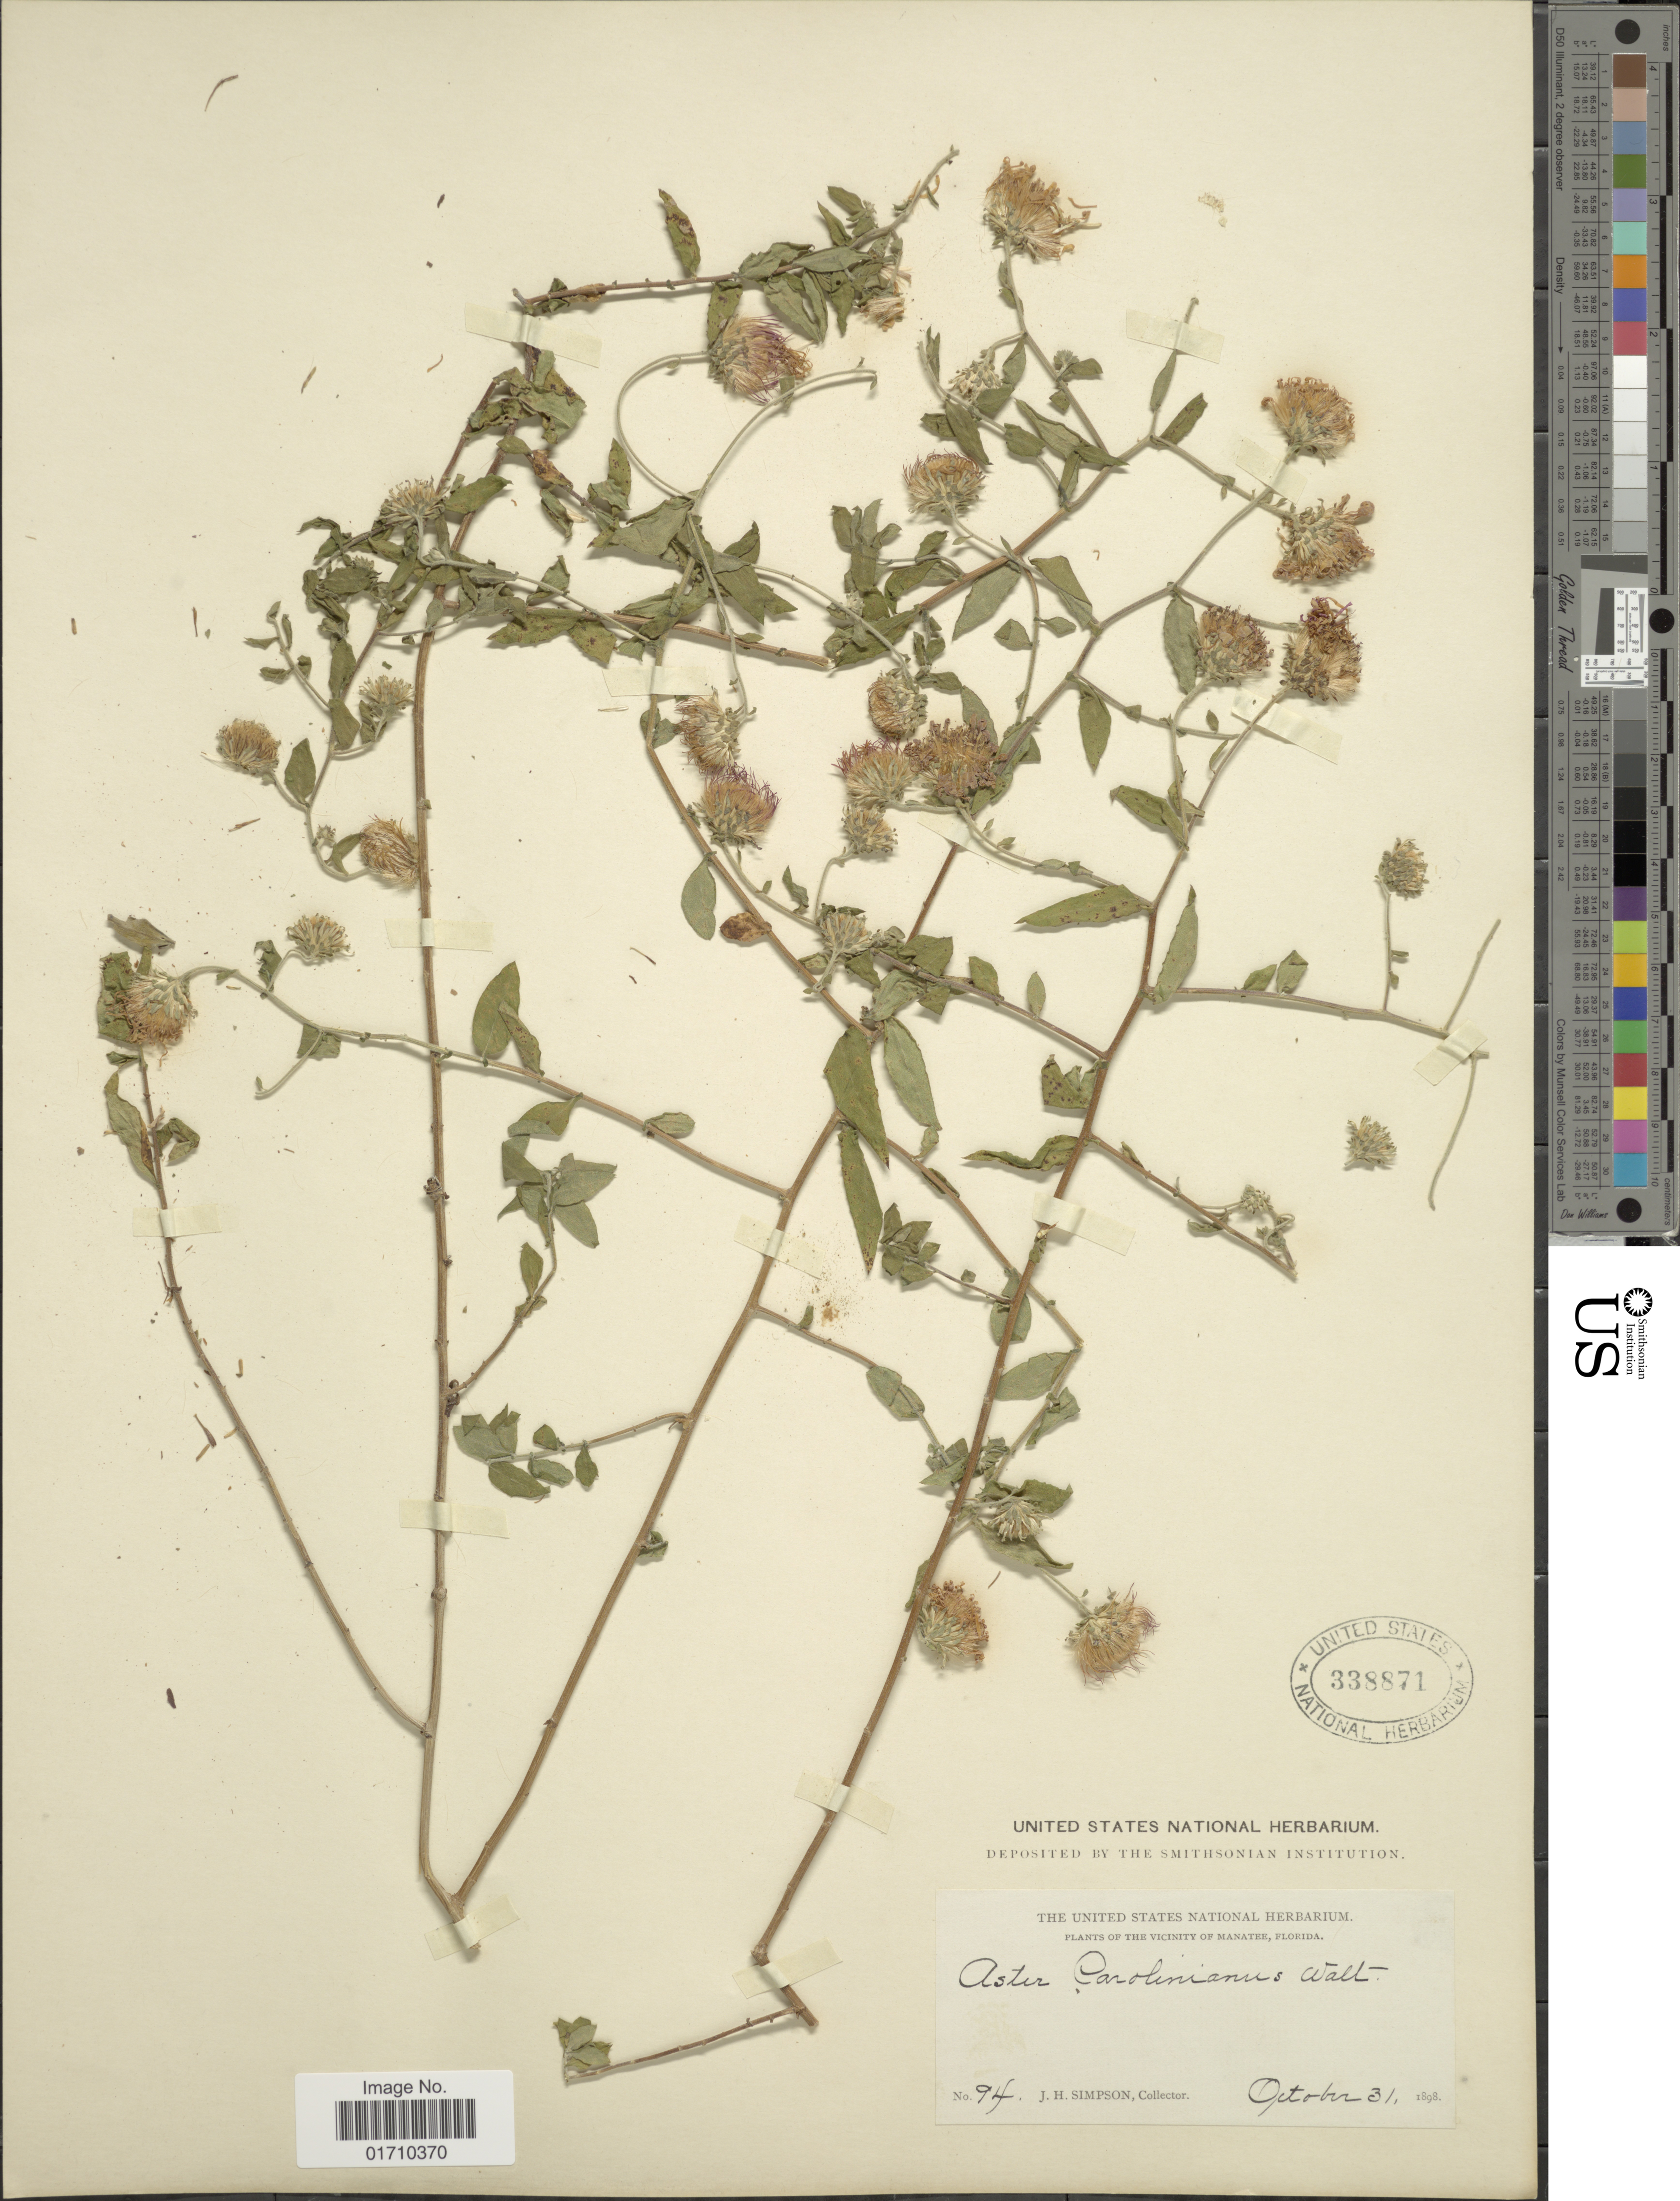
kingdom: Plantae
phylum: Tracheophyta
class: Magnoliopsida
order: Asterales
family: Asteraceae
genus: Ampelaster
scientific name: Ampelaster carolinianus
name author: (Walter) G.L. Nesom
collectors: J. H. Simpson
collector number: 94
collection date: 1898-10-31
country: United States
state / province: Florida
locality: The Vicinity of Manatee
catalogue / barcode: US 338871